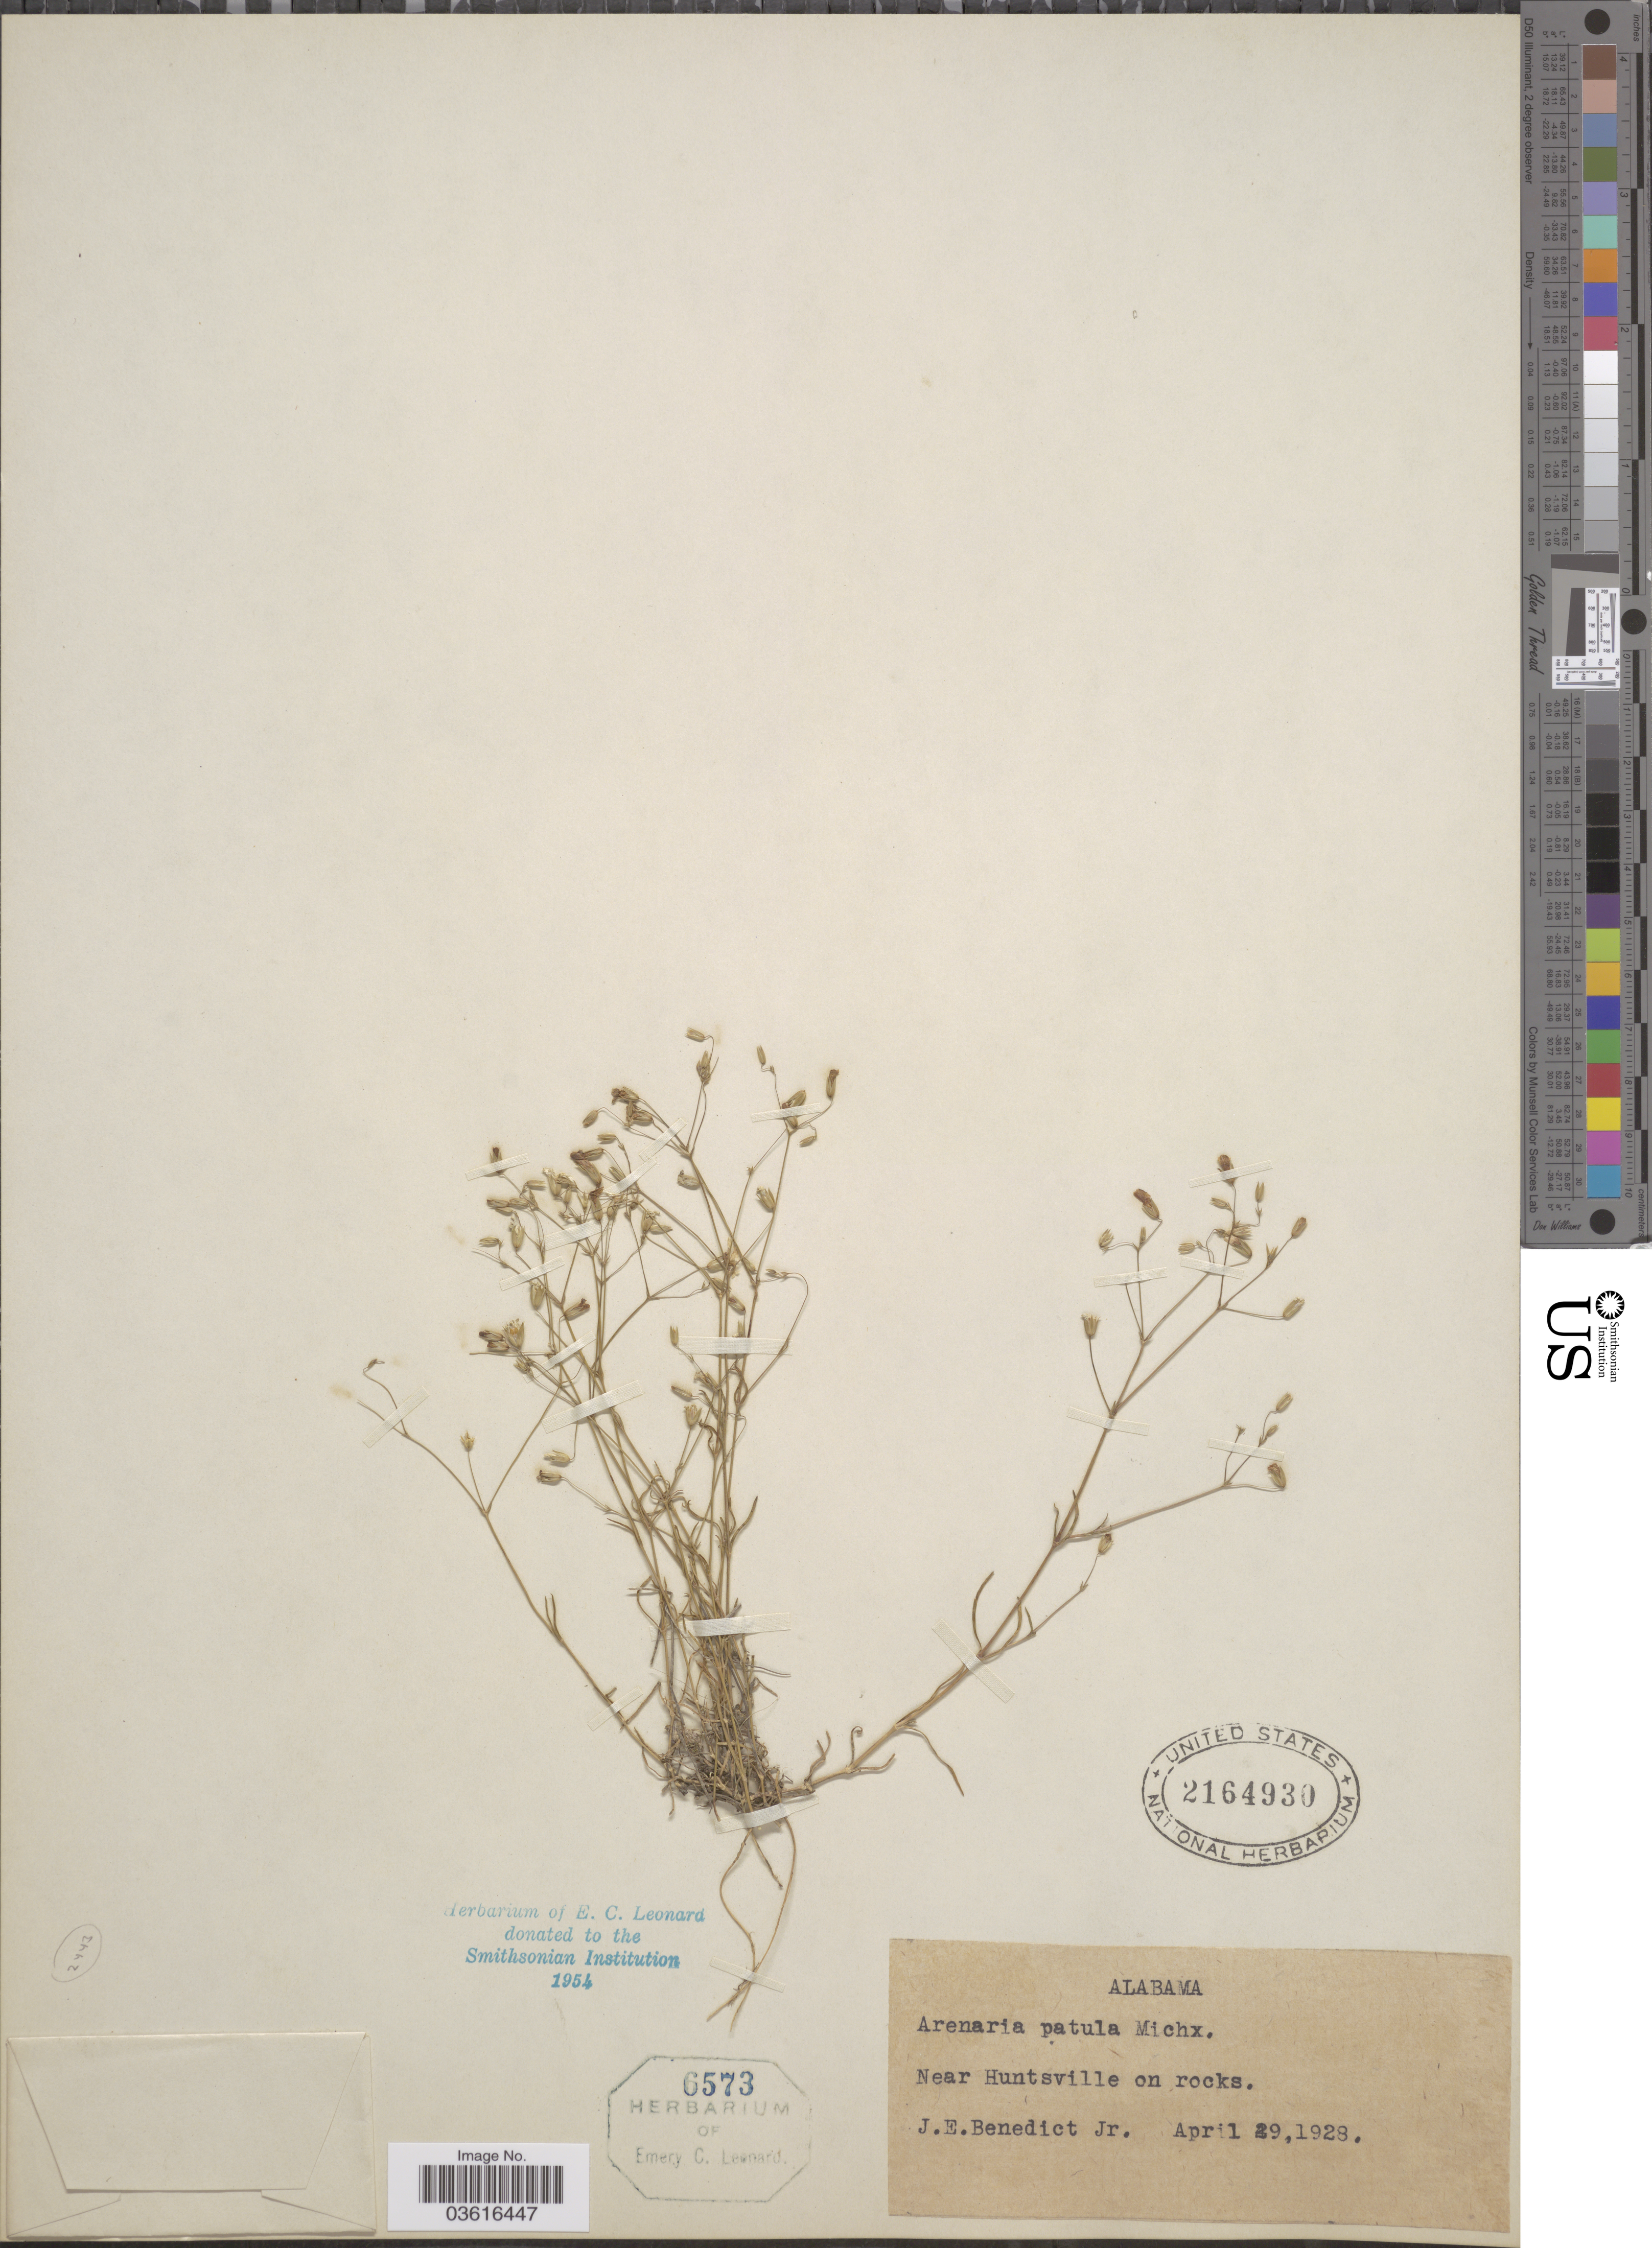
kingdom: Plantae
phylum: Tracheophyta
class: Magnoliopsida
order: Caryophyllales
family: Caryophyllaceae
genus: Minuartia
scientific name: Minuartia patula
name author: (Michx.) Mattf.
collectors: J. Benedict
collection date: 1928-04-29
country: United States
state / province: Alabama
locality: Near Huntsville on rocks.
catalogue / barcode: US 2164930